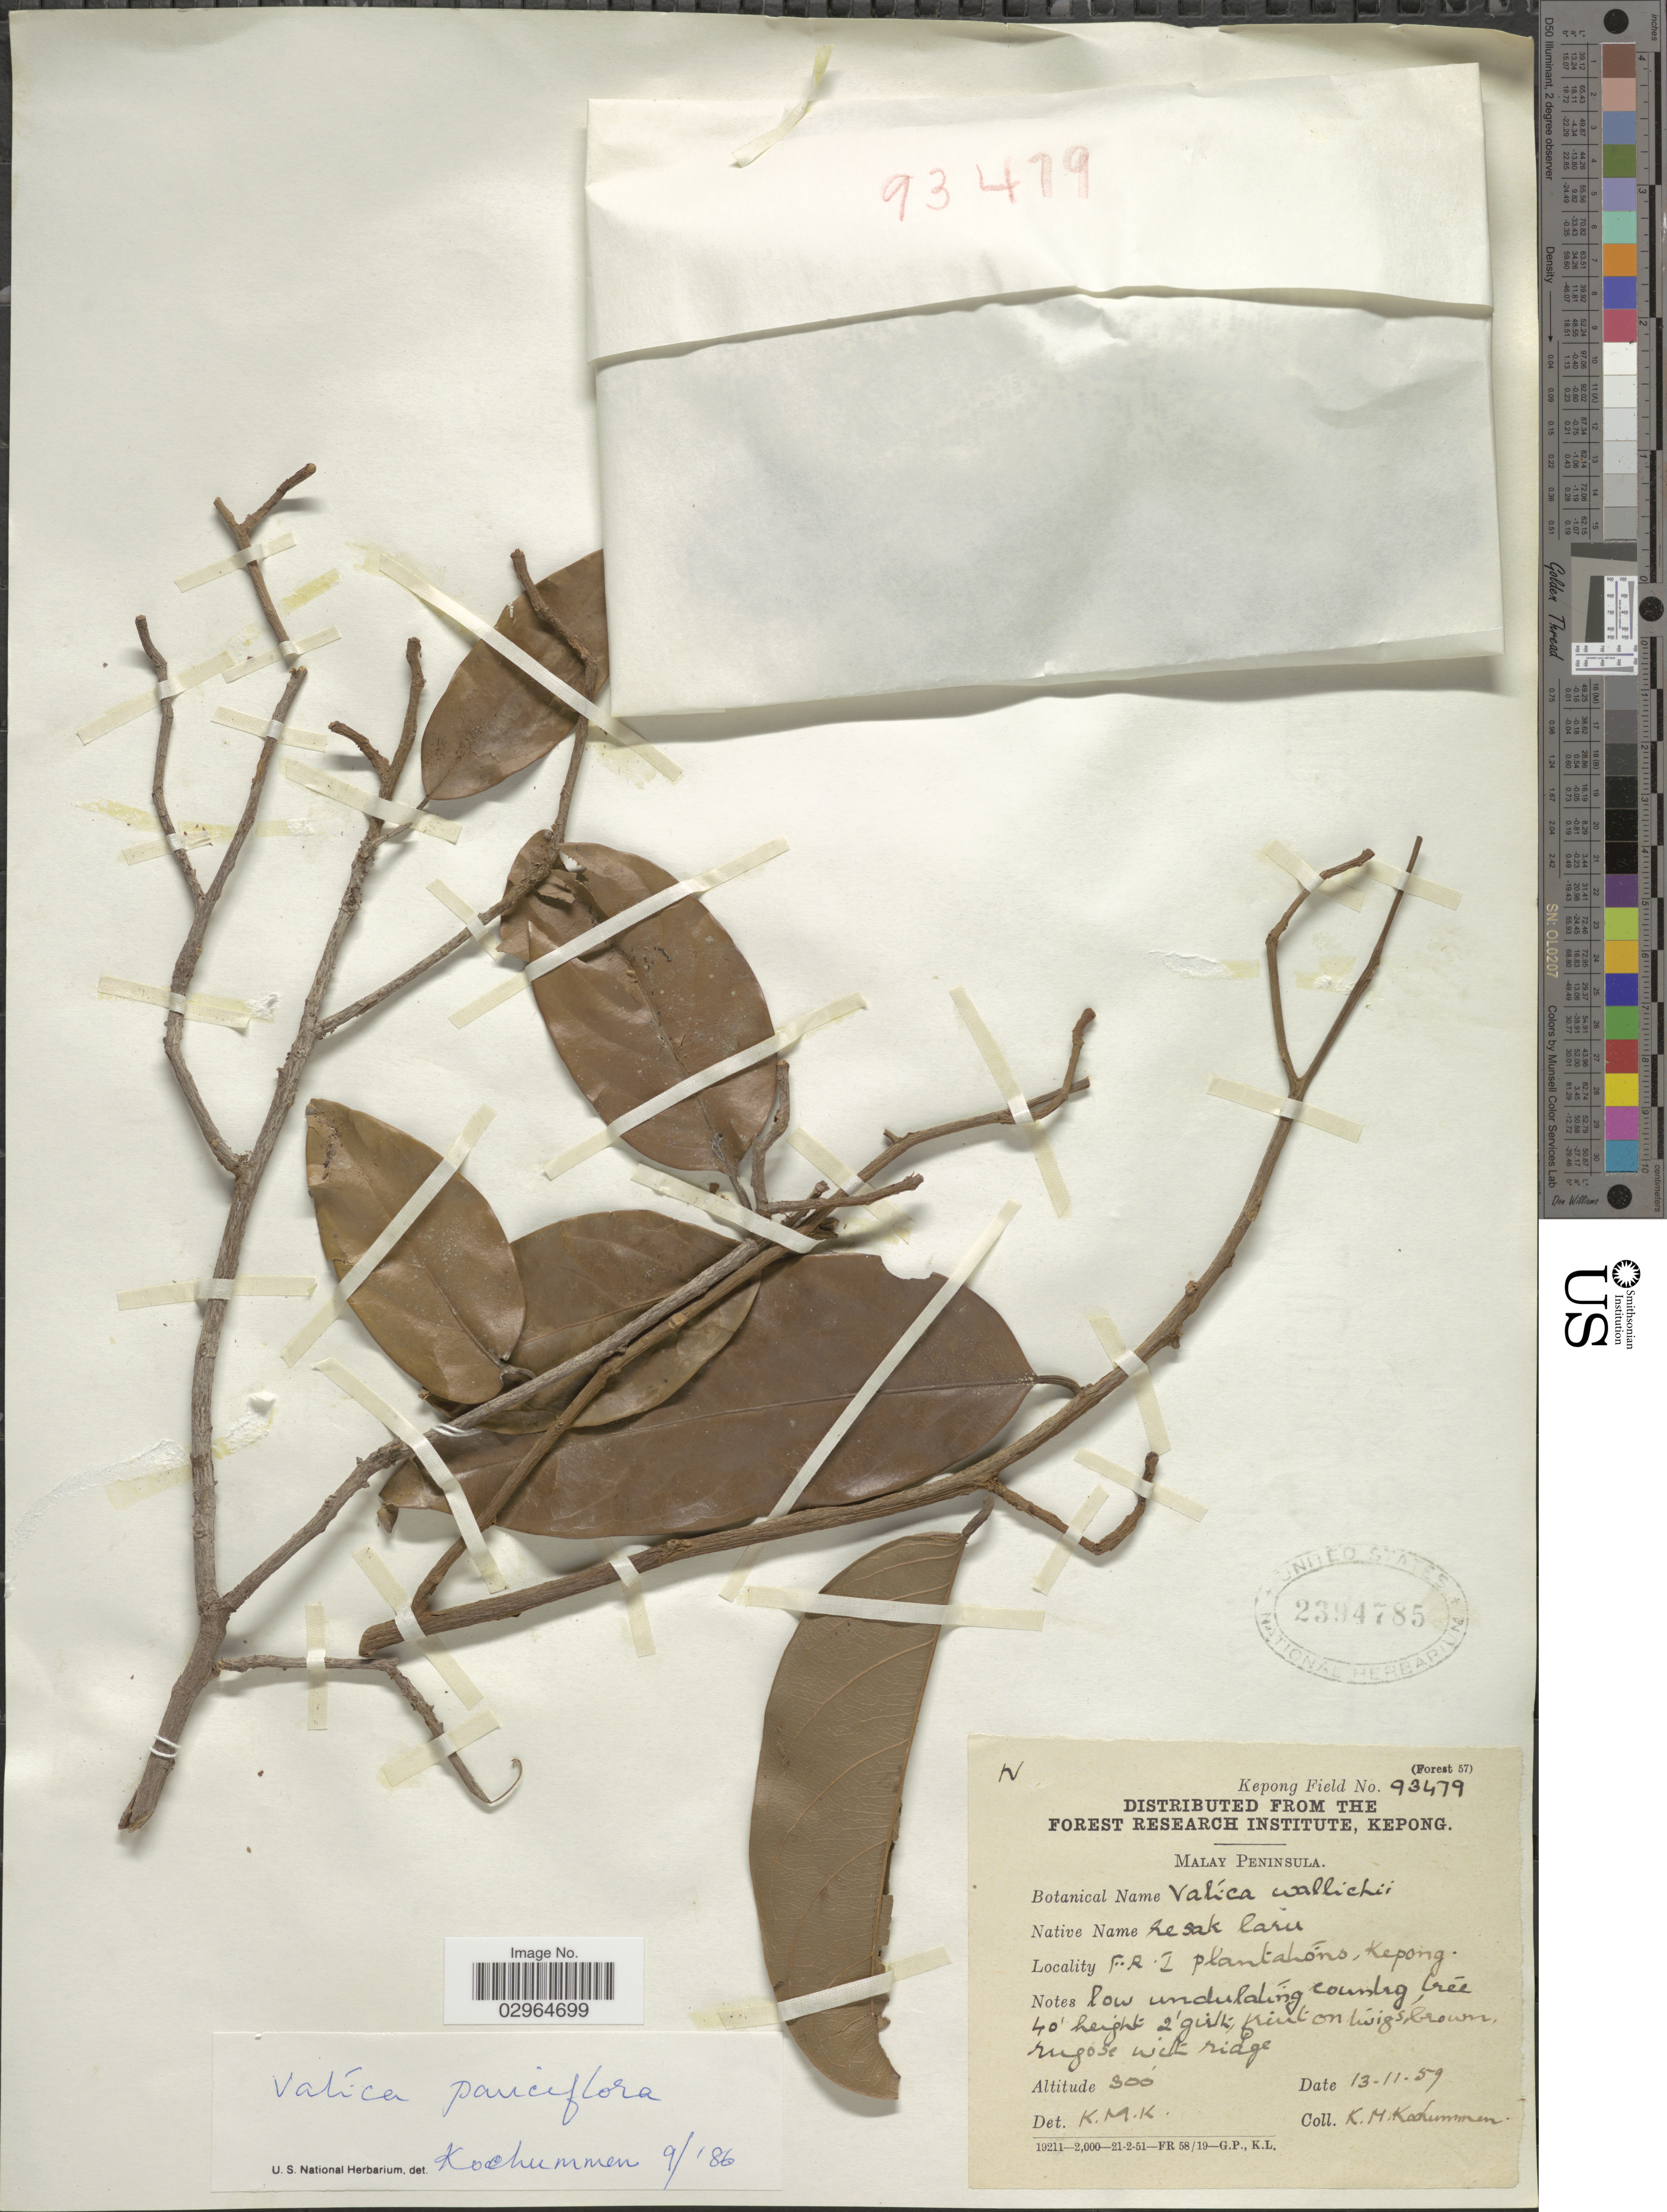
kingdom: Plantae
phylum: Tracheophyta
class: Magnoliopsida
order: Malvales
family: Dipterocarpaceae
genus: Vatica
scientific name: Vatica pauciflora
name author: (Korth.) Blume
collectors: K. Kochummen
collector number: Kepong Field 93479?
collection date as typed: Transcribed d/m/y: 13/11/59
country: Malaysia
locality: Malay Peninsula. F.R.I. plantations, Kepong.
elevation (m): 91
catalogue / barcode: US 2394785